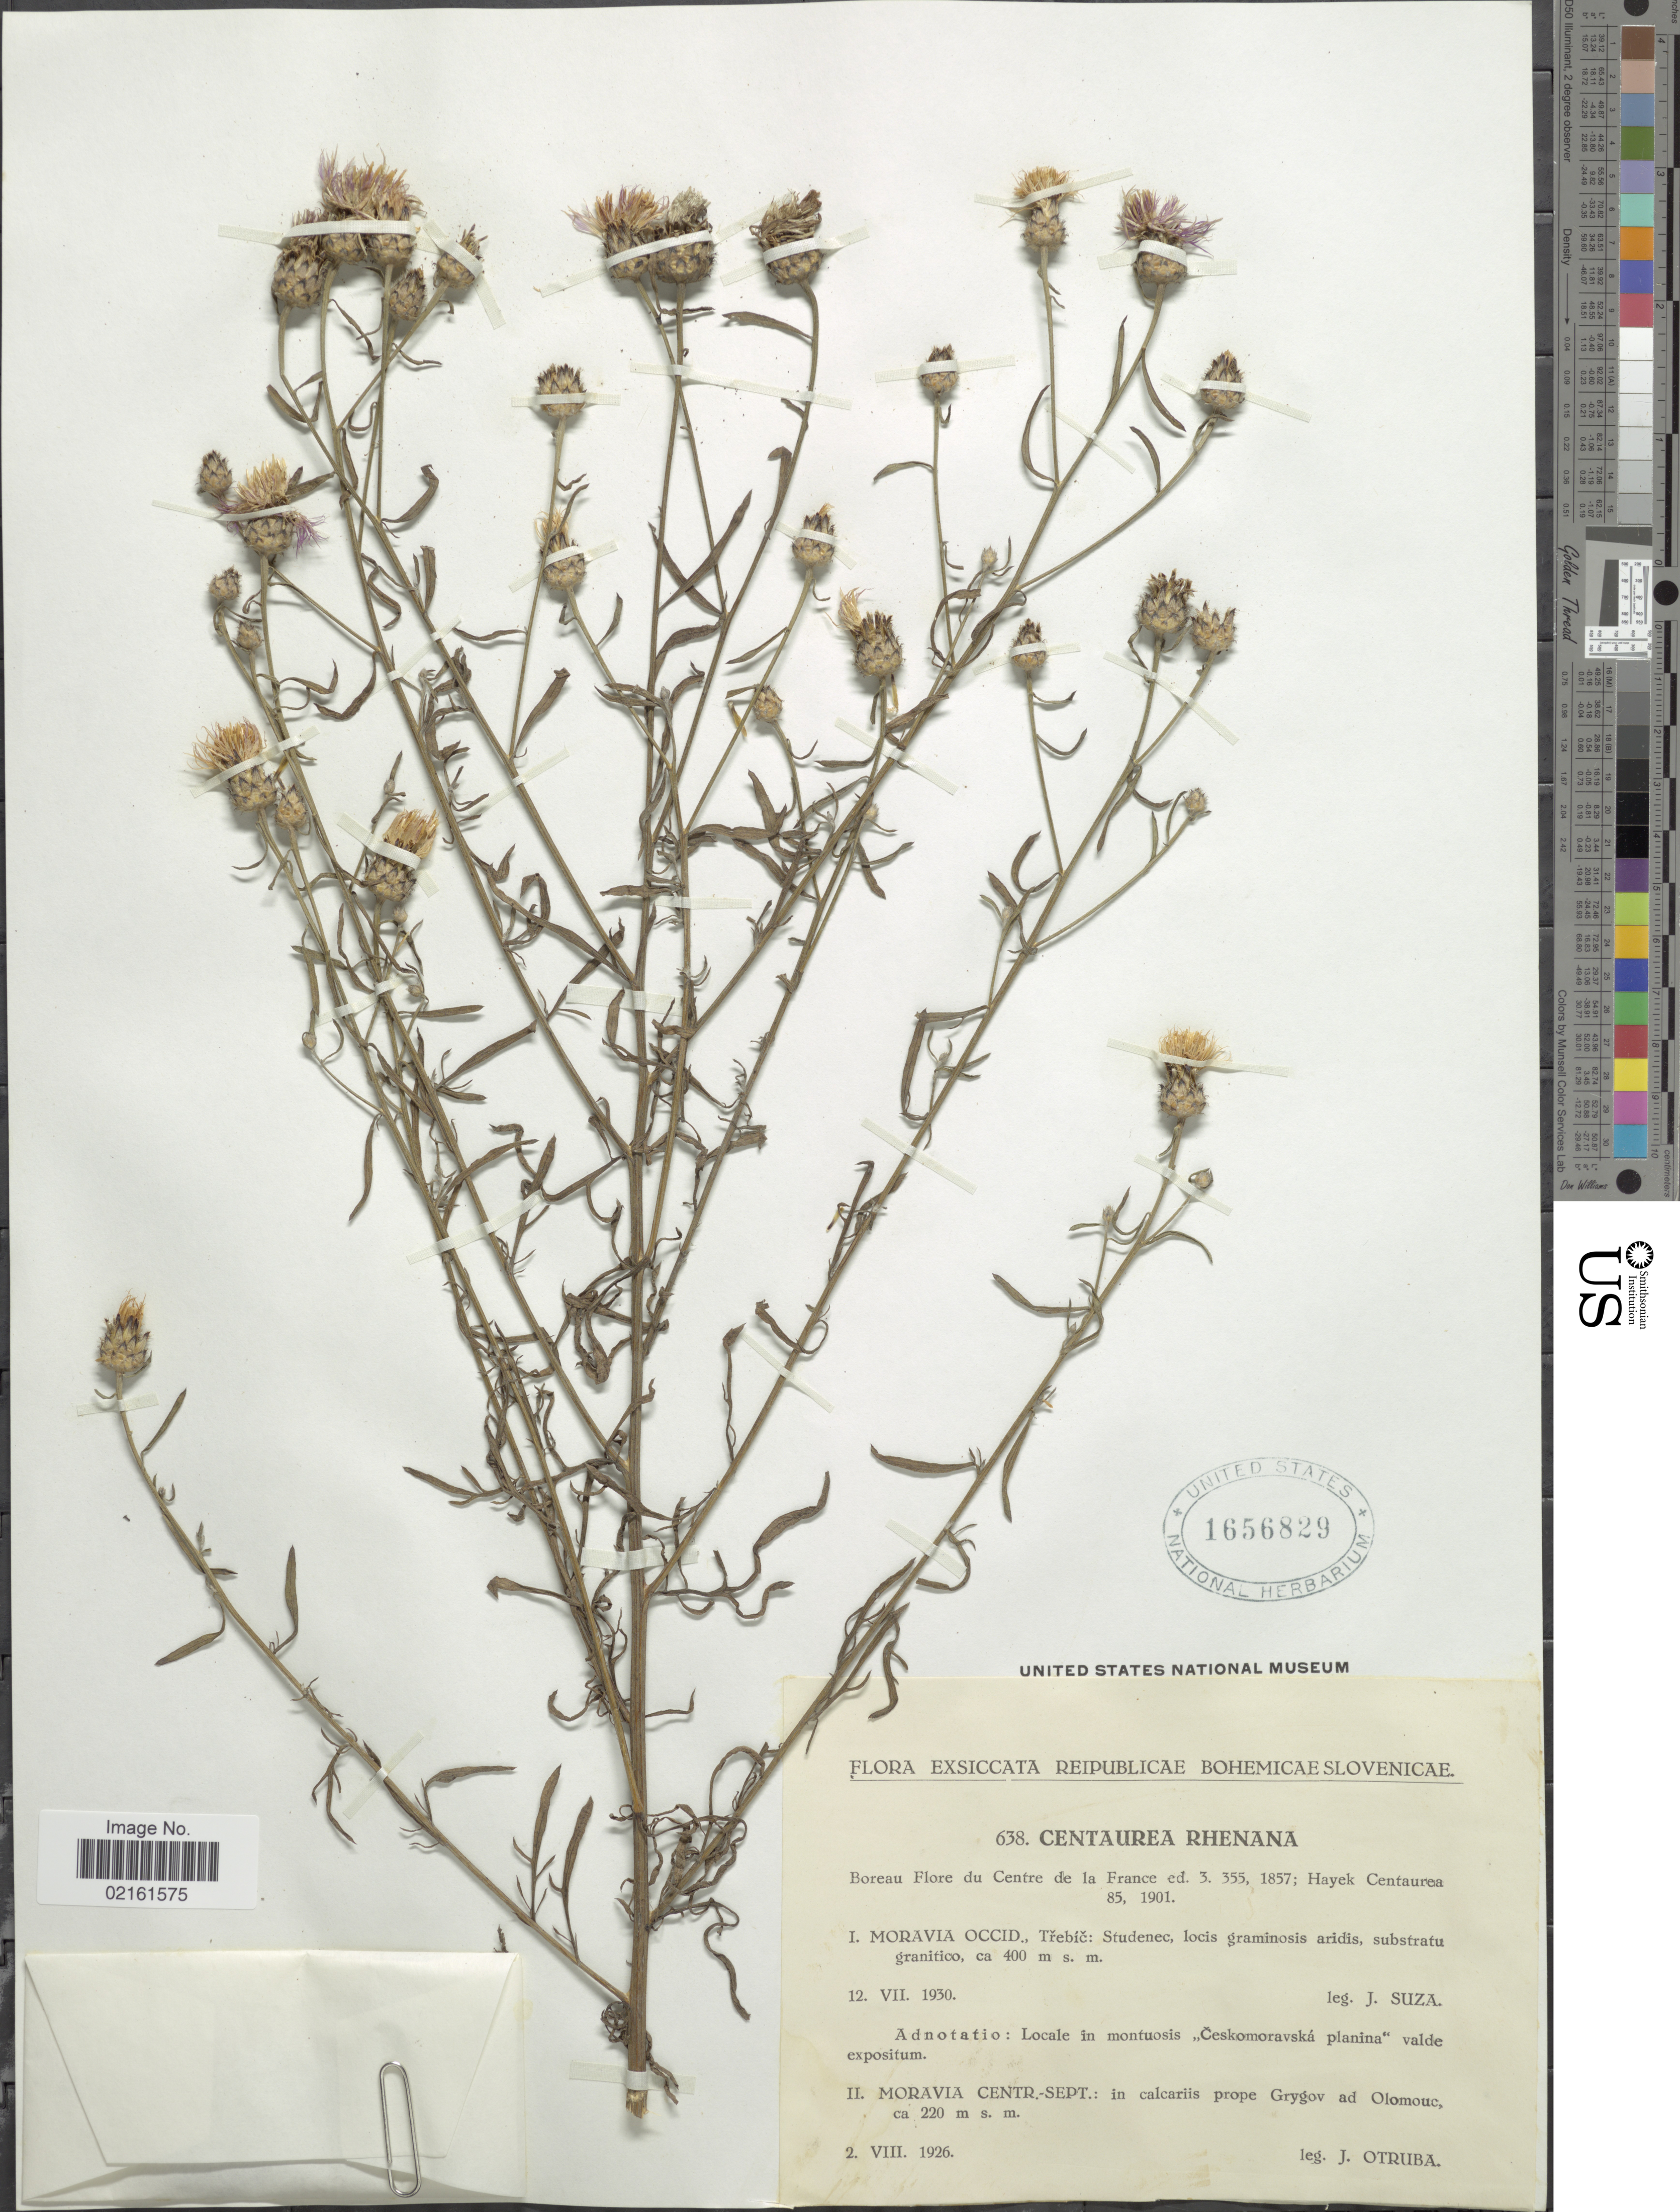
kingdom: Plantae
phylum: Tracheophyta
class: Magnoliopsida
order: Asterales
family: Asteraceae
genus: Centaurea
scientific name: Centaurea stoebe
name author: L.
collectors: J. Suza & J. Otruba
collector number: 638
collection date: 1926-08-02/1930-07-12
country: Slovakia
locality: Reipublicae Bohemicae Slovenicae. Moravia Occid., Trebíc: Studenec, locis graminosis aridis, substratu granitico. Adnotatio: Locale in montuosis "Ceskomoravská planina" valde expositum. Moravia Centr.-spet.: in calcariis prope Grygov ad Olomouc [unsure placement]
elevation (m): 220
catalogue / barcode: US 1656829